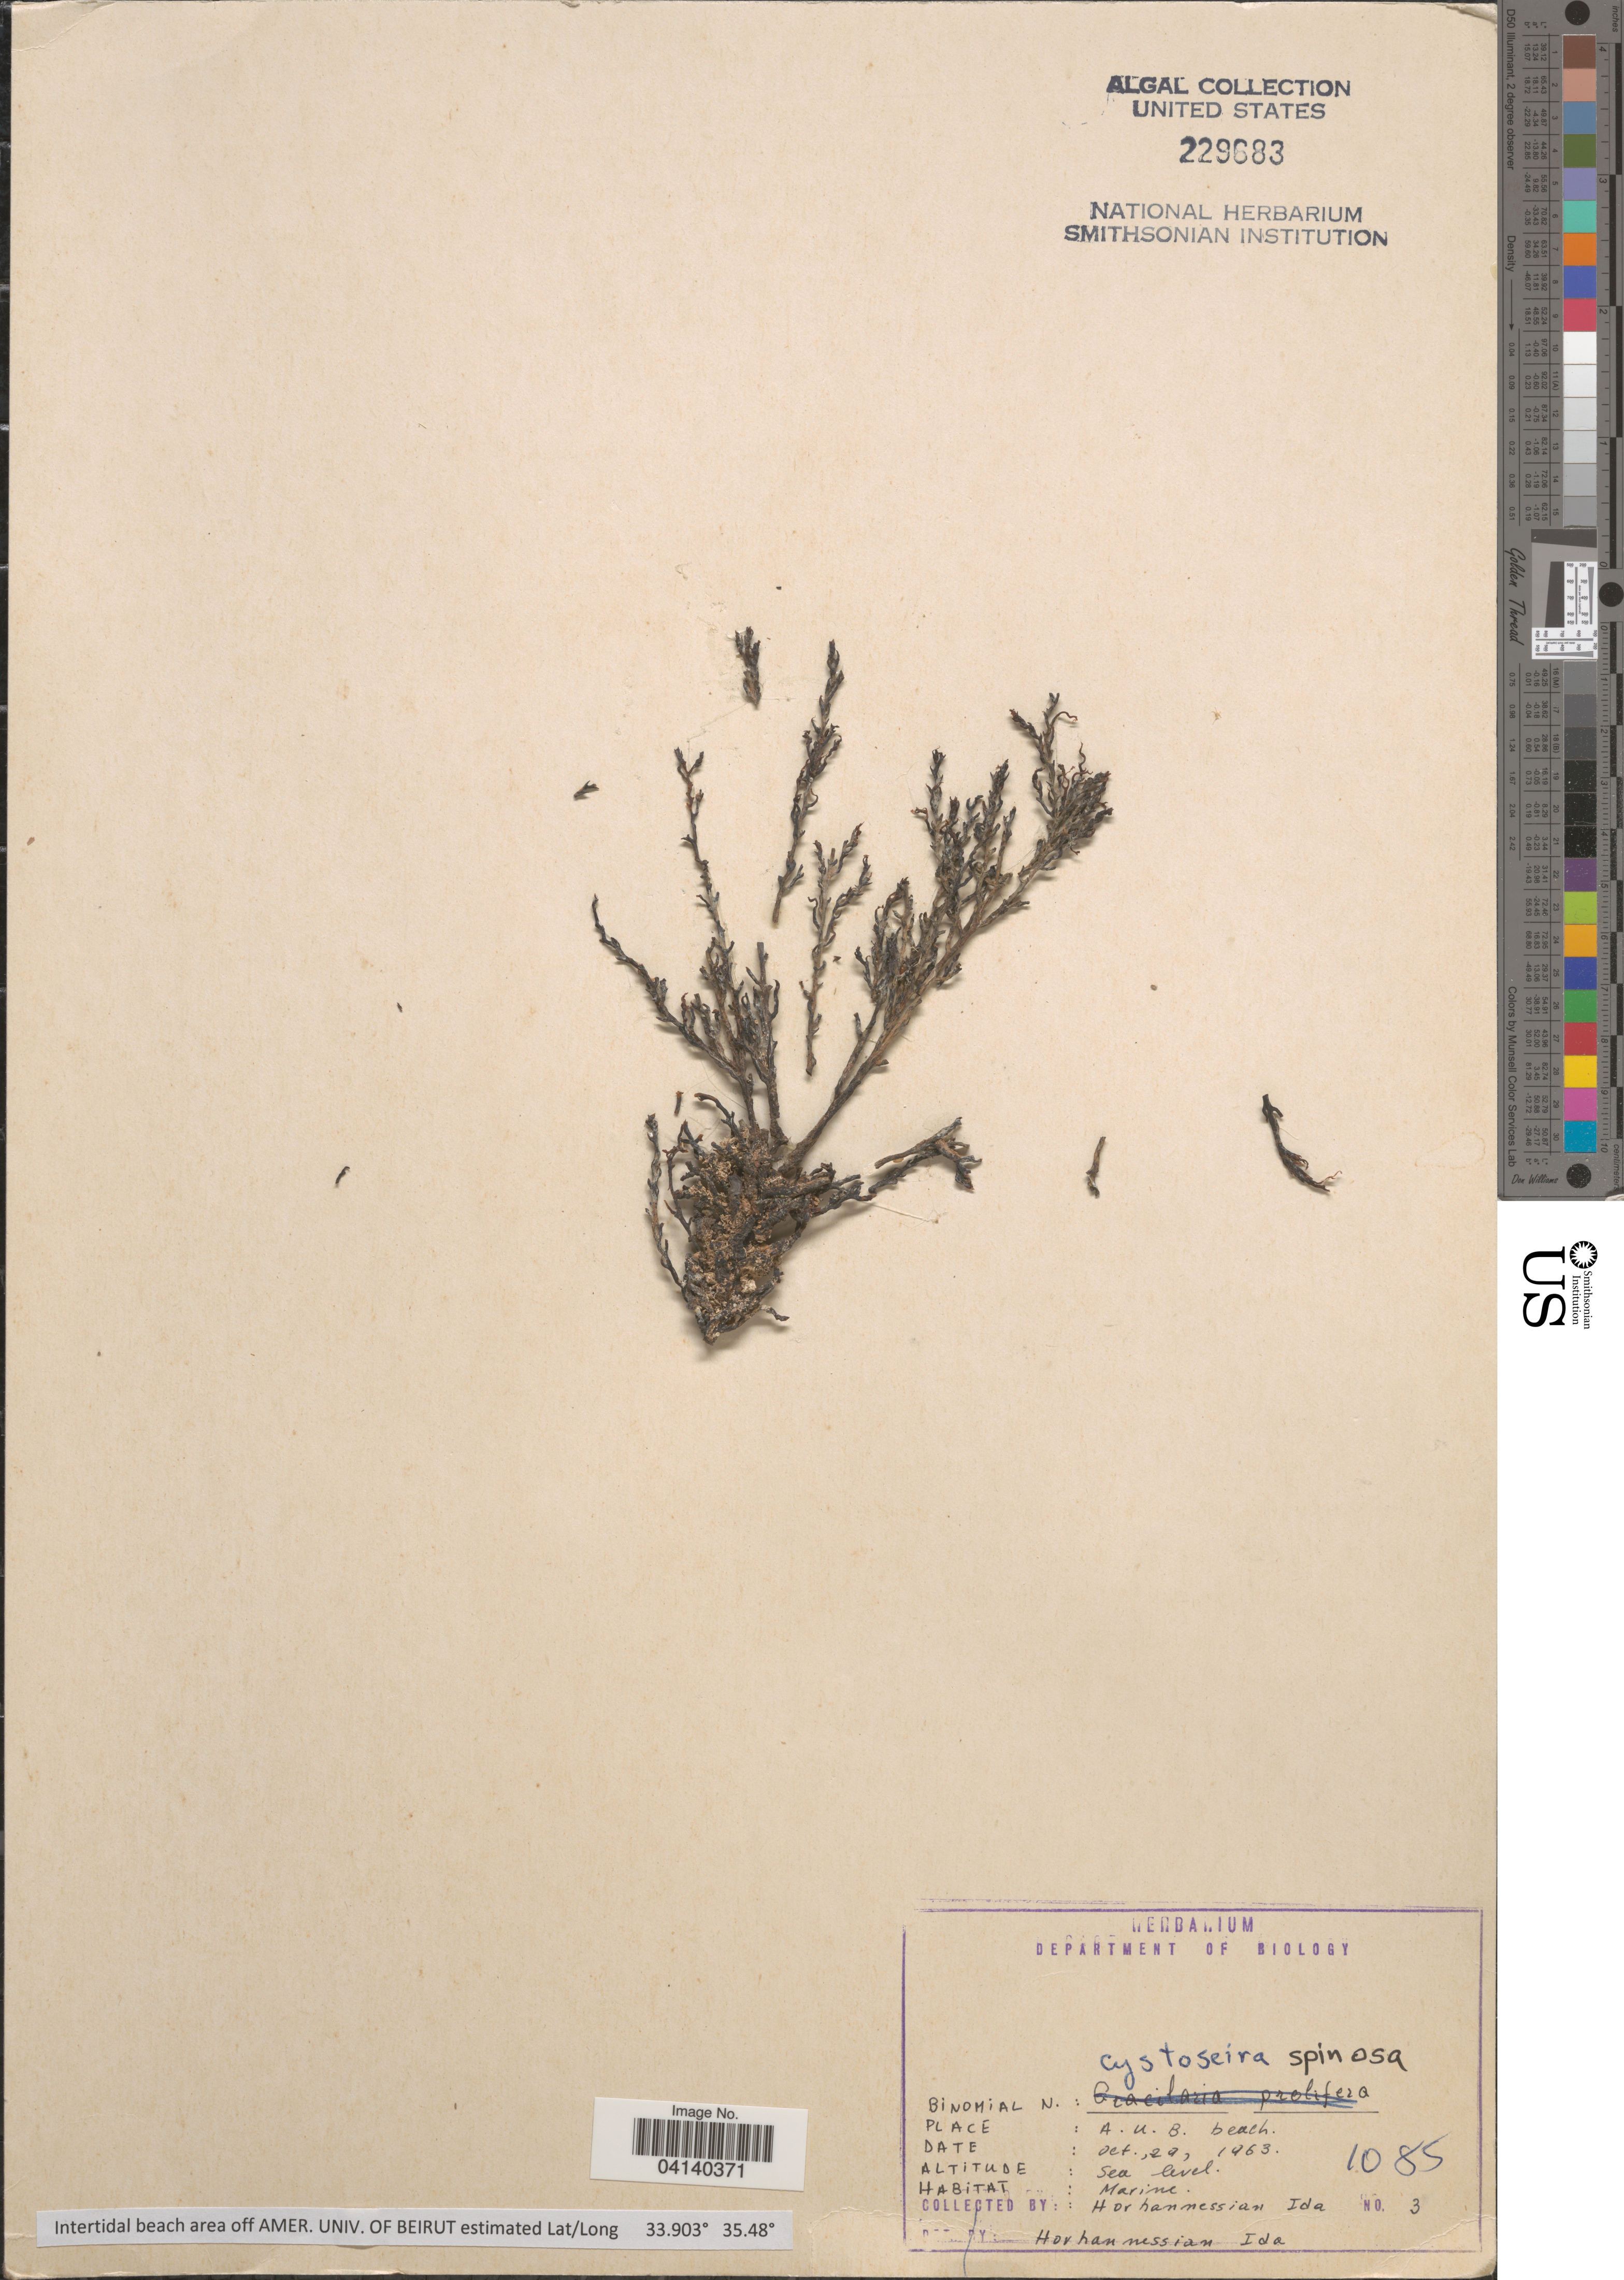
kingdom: Chromista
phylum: Ochrophyta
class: Phaeophyceae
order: Fucales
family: Sargassaceae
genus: Gongolaria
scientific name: Gongolaria montagnei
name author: (J. Agardh) Kuntze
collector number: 3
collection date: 1963-10-29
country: Lebanon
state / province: Beyrouth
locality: A. U. B. beach. Off Amer. Univ. of Beirut.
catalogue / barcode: US 229683